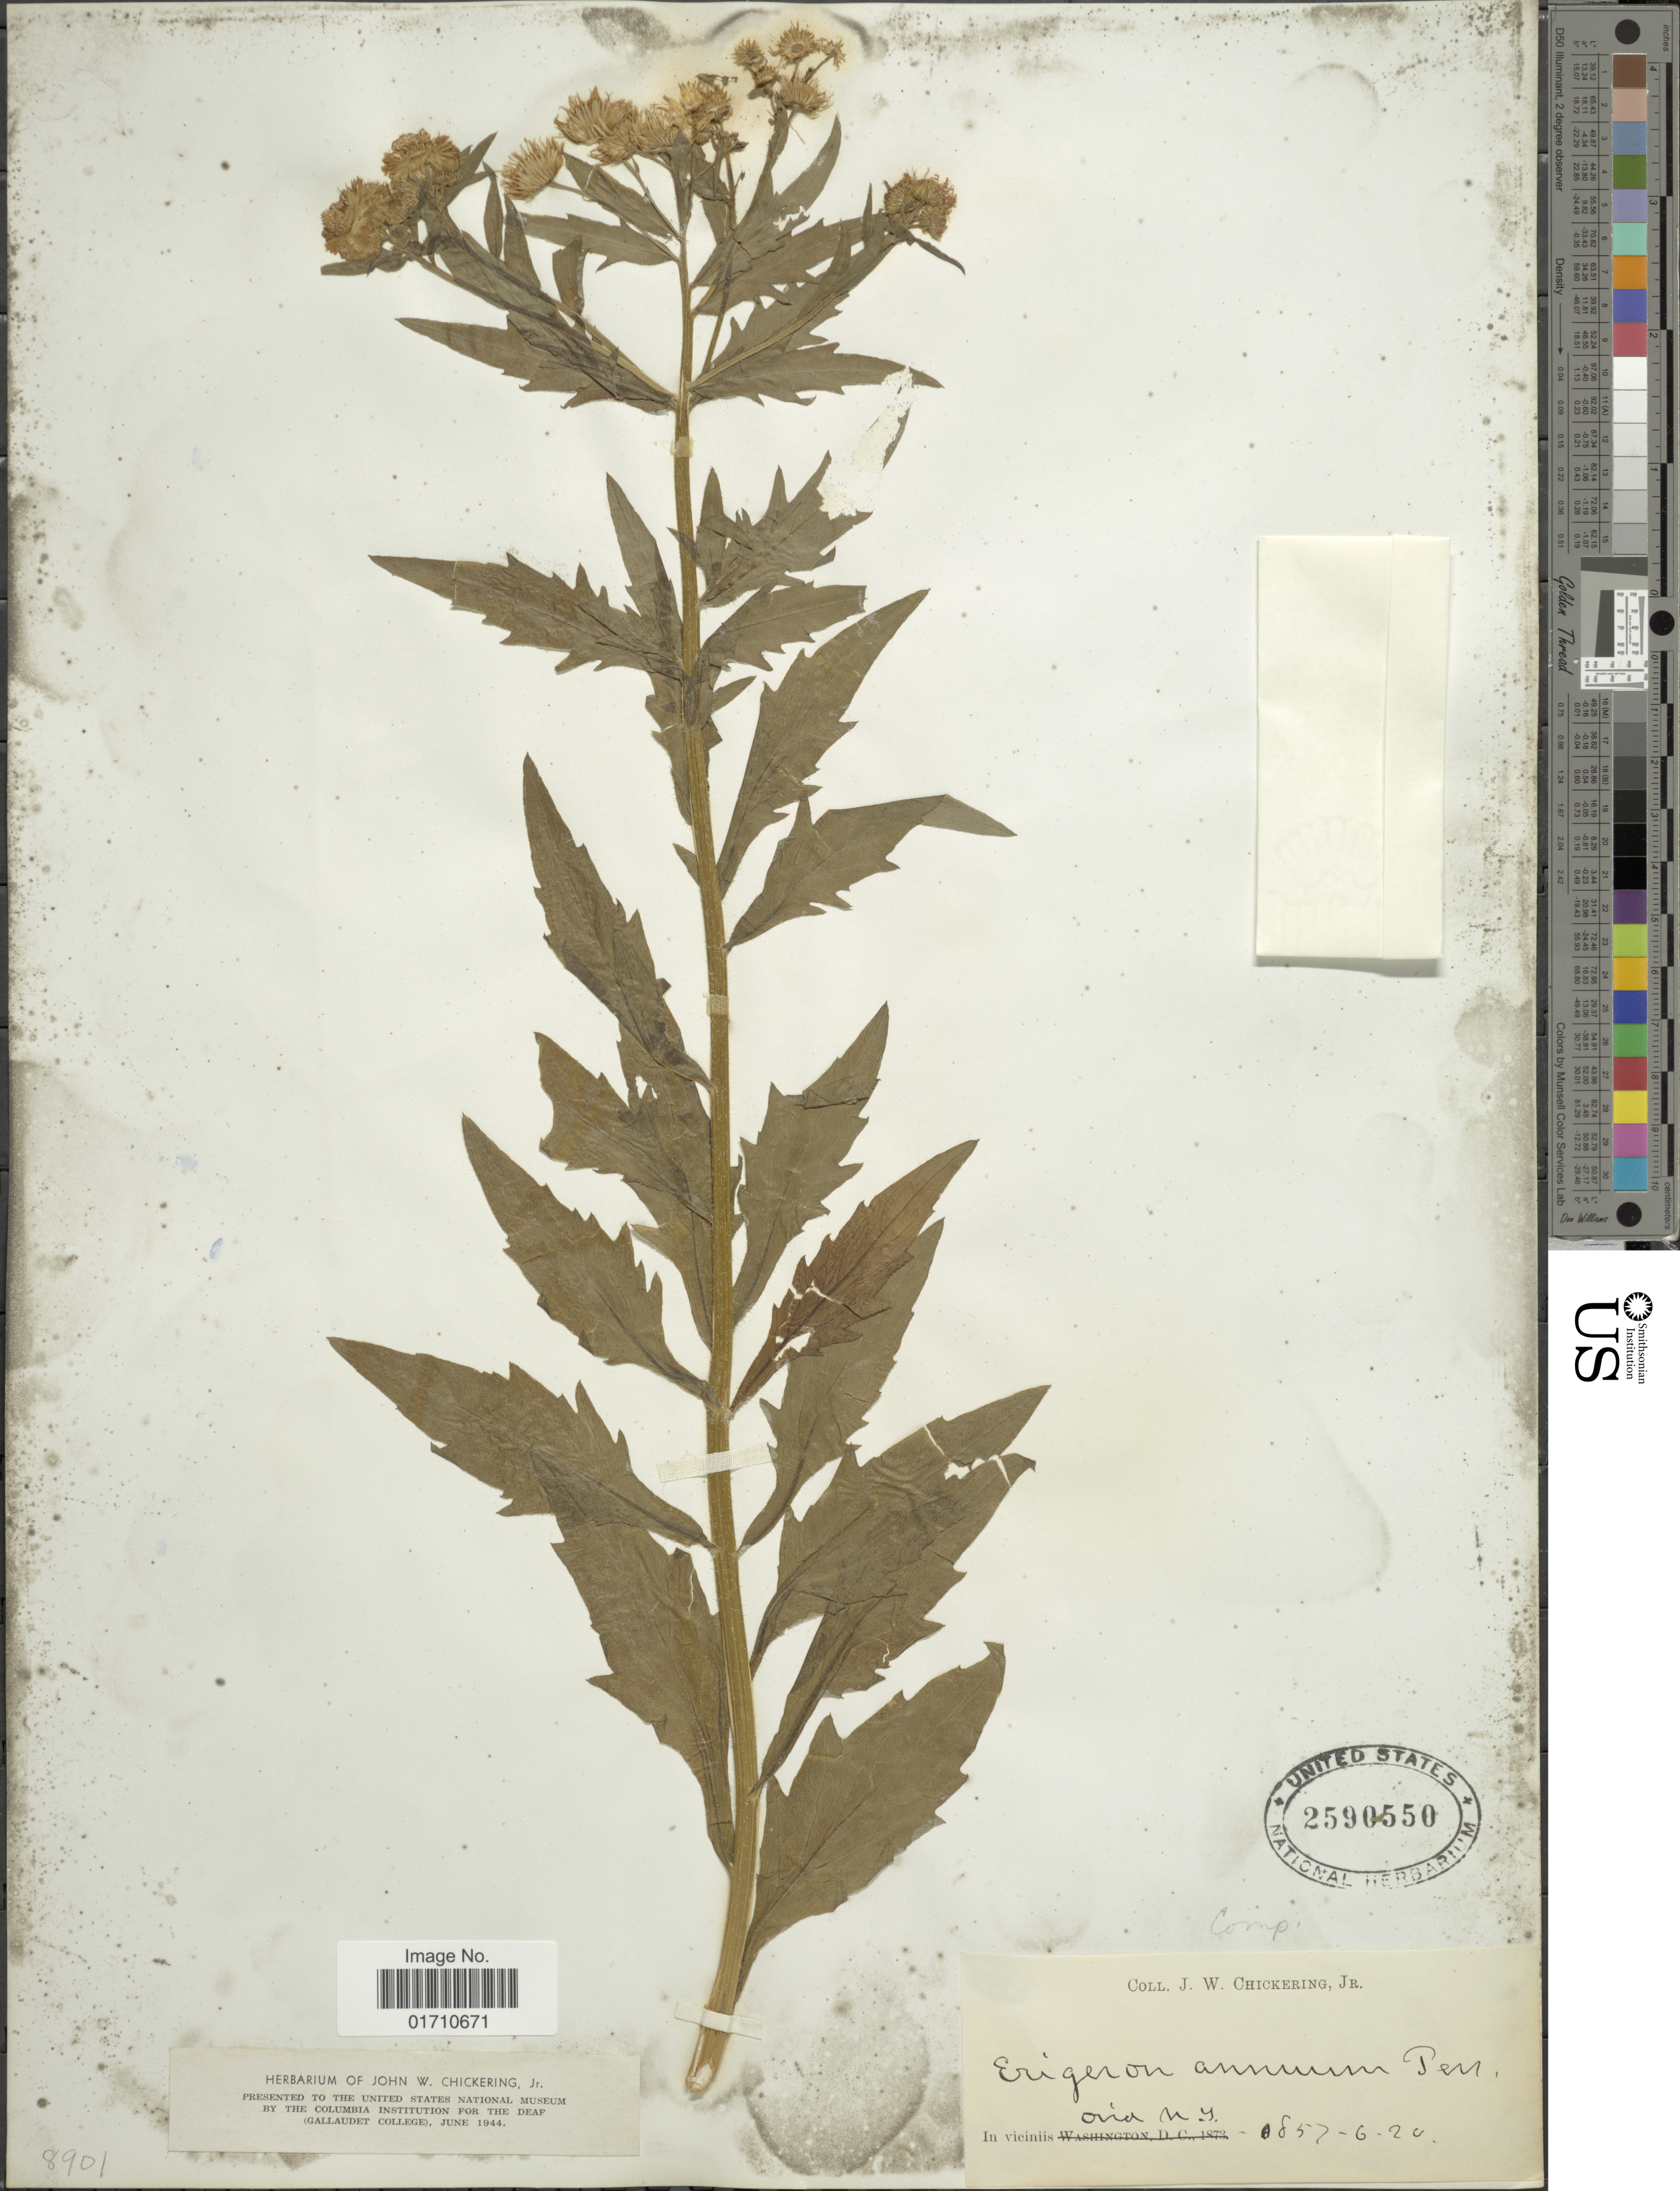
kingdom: Plantae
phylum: Tracheophyta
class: Magnoliopsida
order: Asterales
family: Asteraceae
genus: Erigeron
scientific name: Erigeron annuus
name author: (L.) Pers.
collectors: J. W. Chickering Jr.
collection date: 1857-06-24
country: United States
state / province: New York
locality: In viciniis ovia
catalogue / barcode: US 2590550